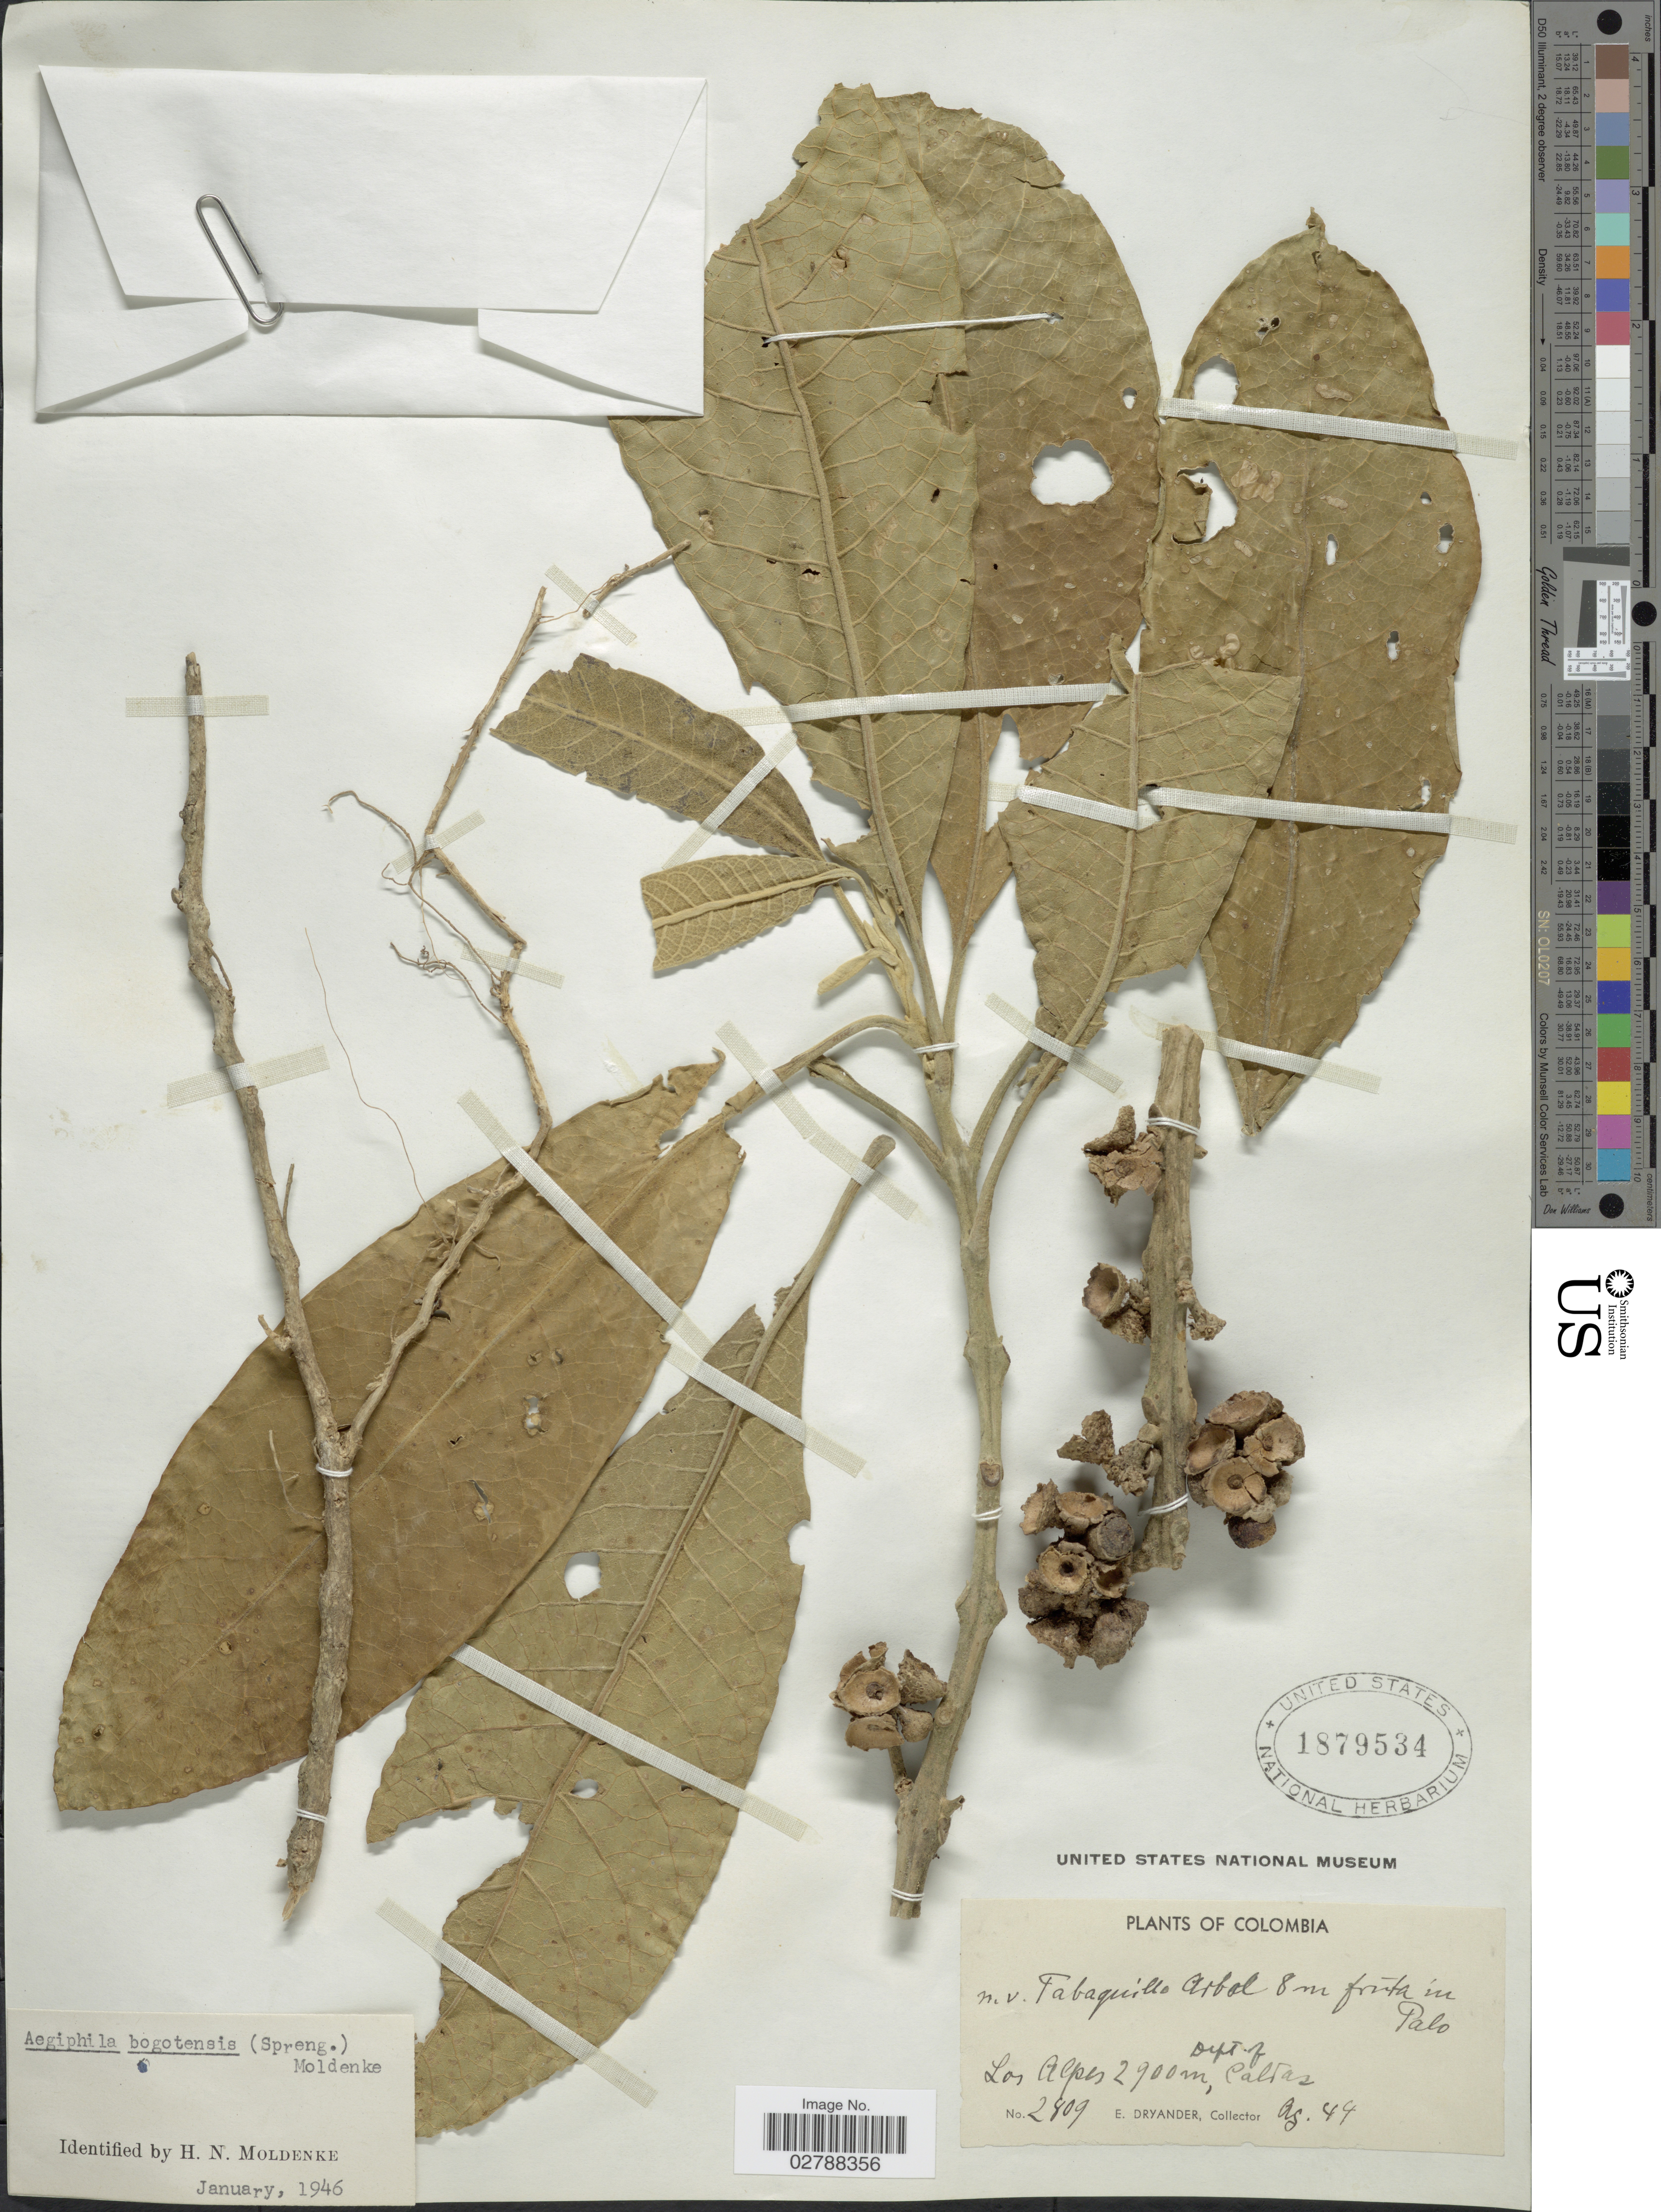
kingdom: Plantae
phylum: Tracheophyta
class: Magnoliopsida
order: Lamiales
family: Lamiaceae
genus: Aegiphila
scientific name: Aegiphila bogotensis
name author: (Spreng.) Moldenke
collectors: E. Dryander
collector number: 2809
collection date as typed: Transcribed d/m/y: /8/49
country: Colombia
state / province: Caldas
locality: Los Alpes, Dept. of Caldas.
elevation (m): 2900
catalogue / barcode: US 1879534